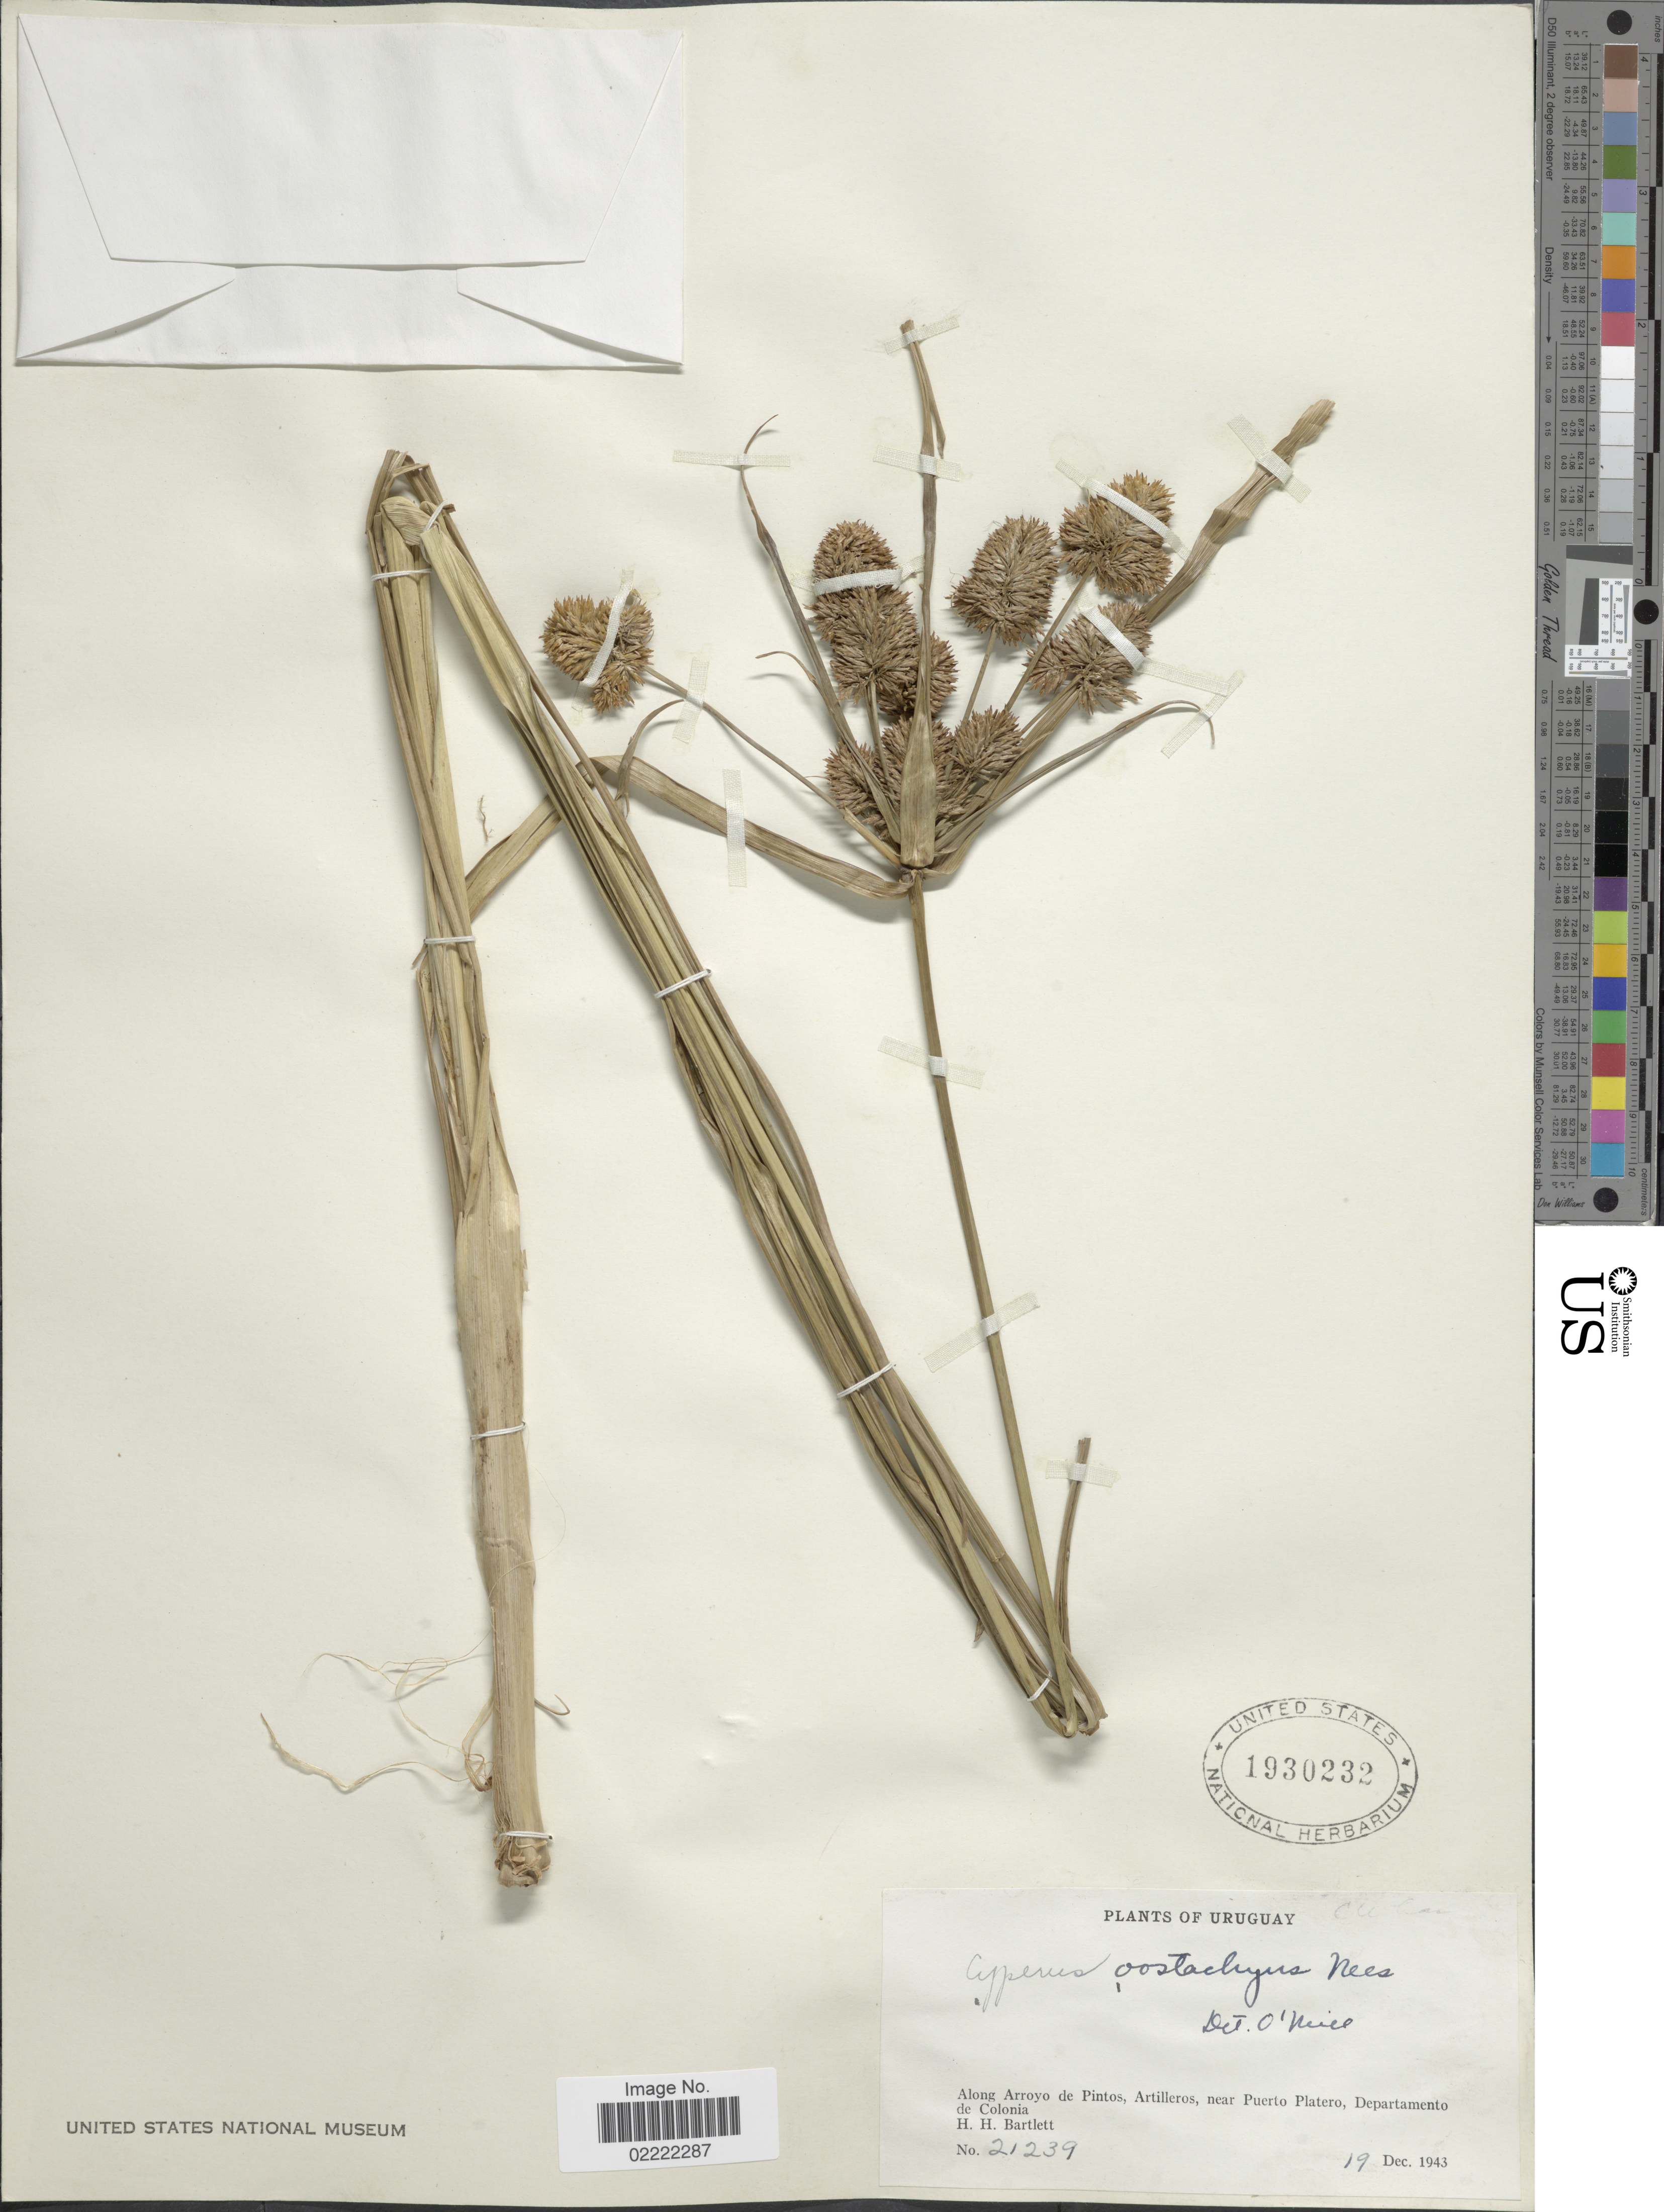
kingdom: Plantae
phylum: Tracheophyta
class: Liliopsida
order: Poales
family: Cyperaceae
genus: Cyperus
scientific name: Cyperus laetus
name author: J. Presl & C. Presl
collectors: H. H. Bartlett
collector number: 21239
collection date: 1943-12-19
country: Uruguay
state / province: Colonia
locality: Along Arroyo de Pintos, Artilleros, near Puerto Platero, Departamento de Colonia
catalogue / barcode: US 1930232